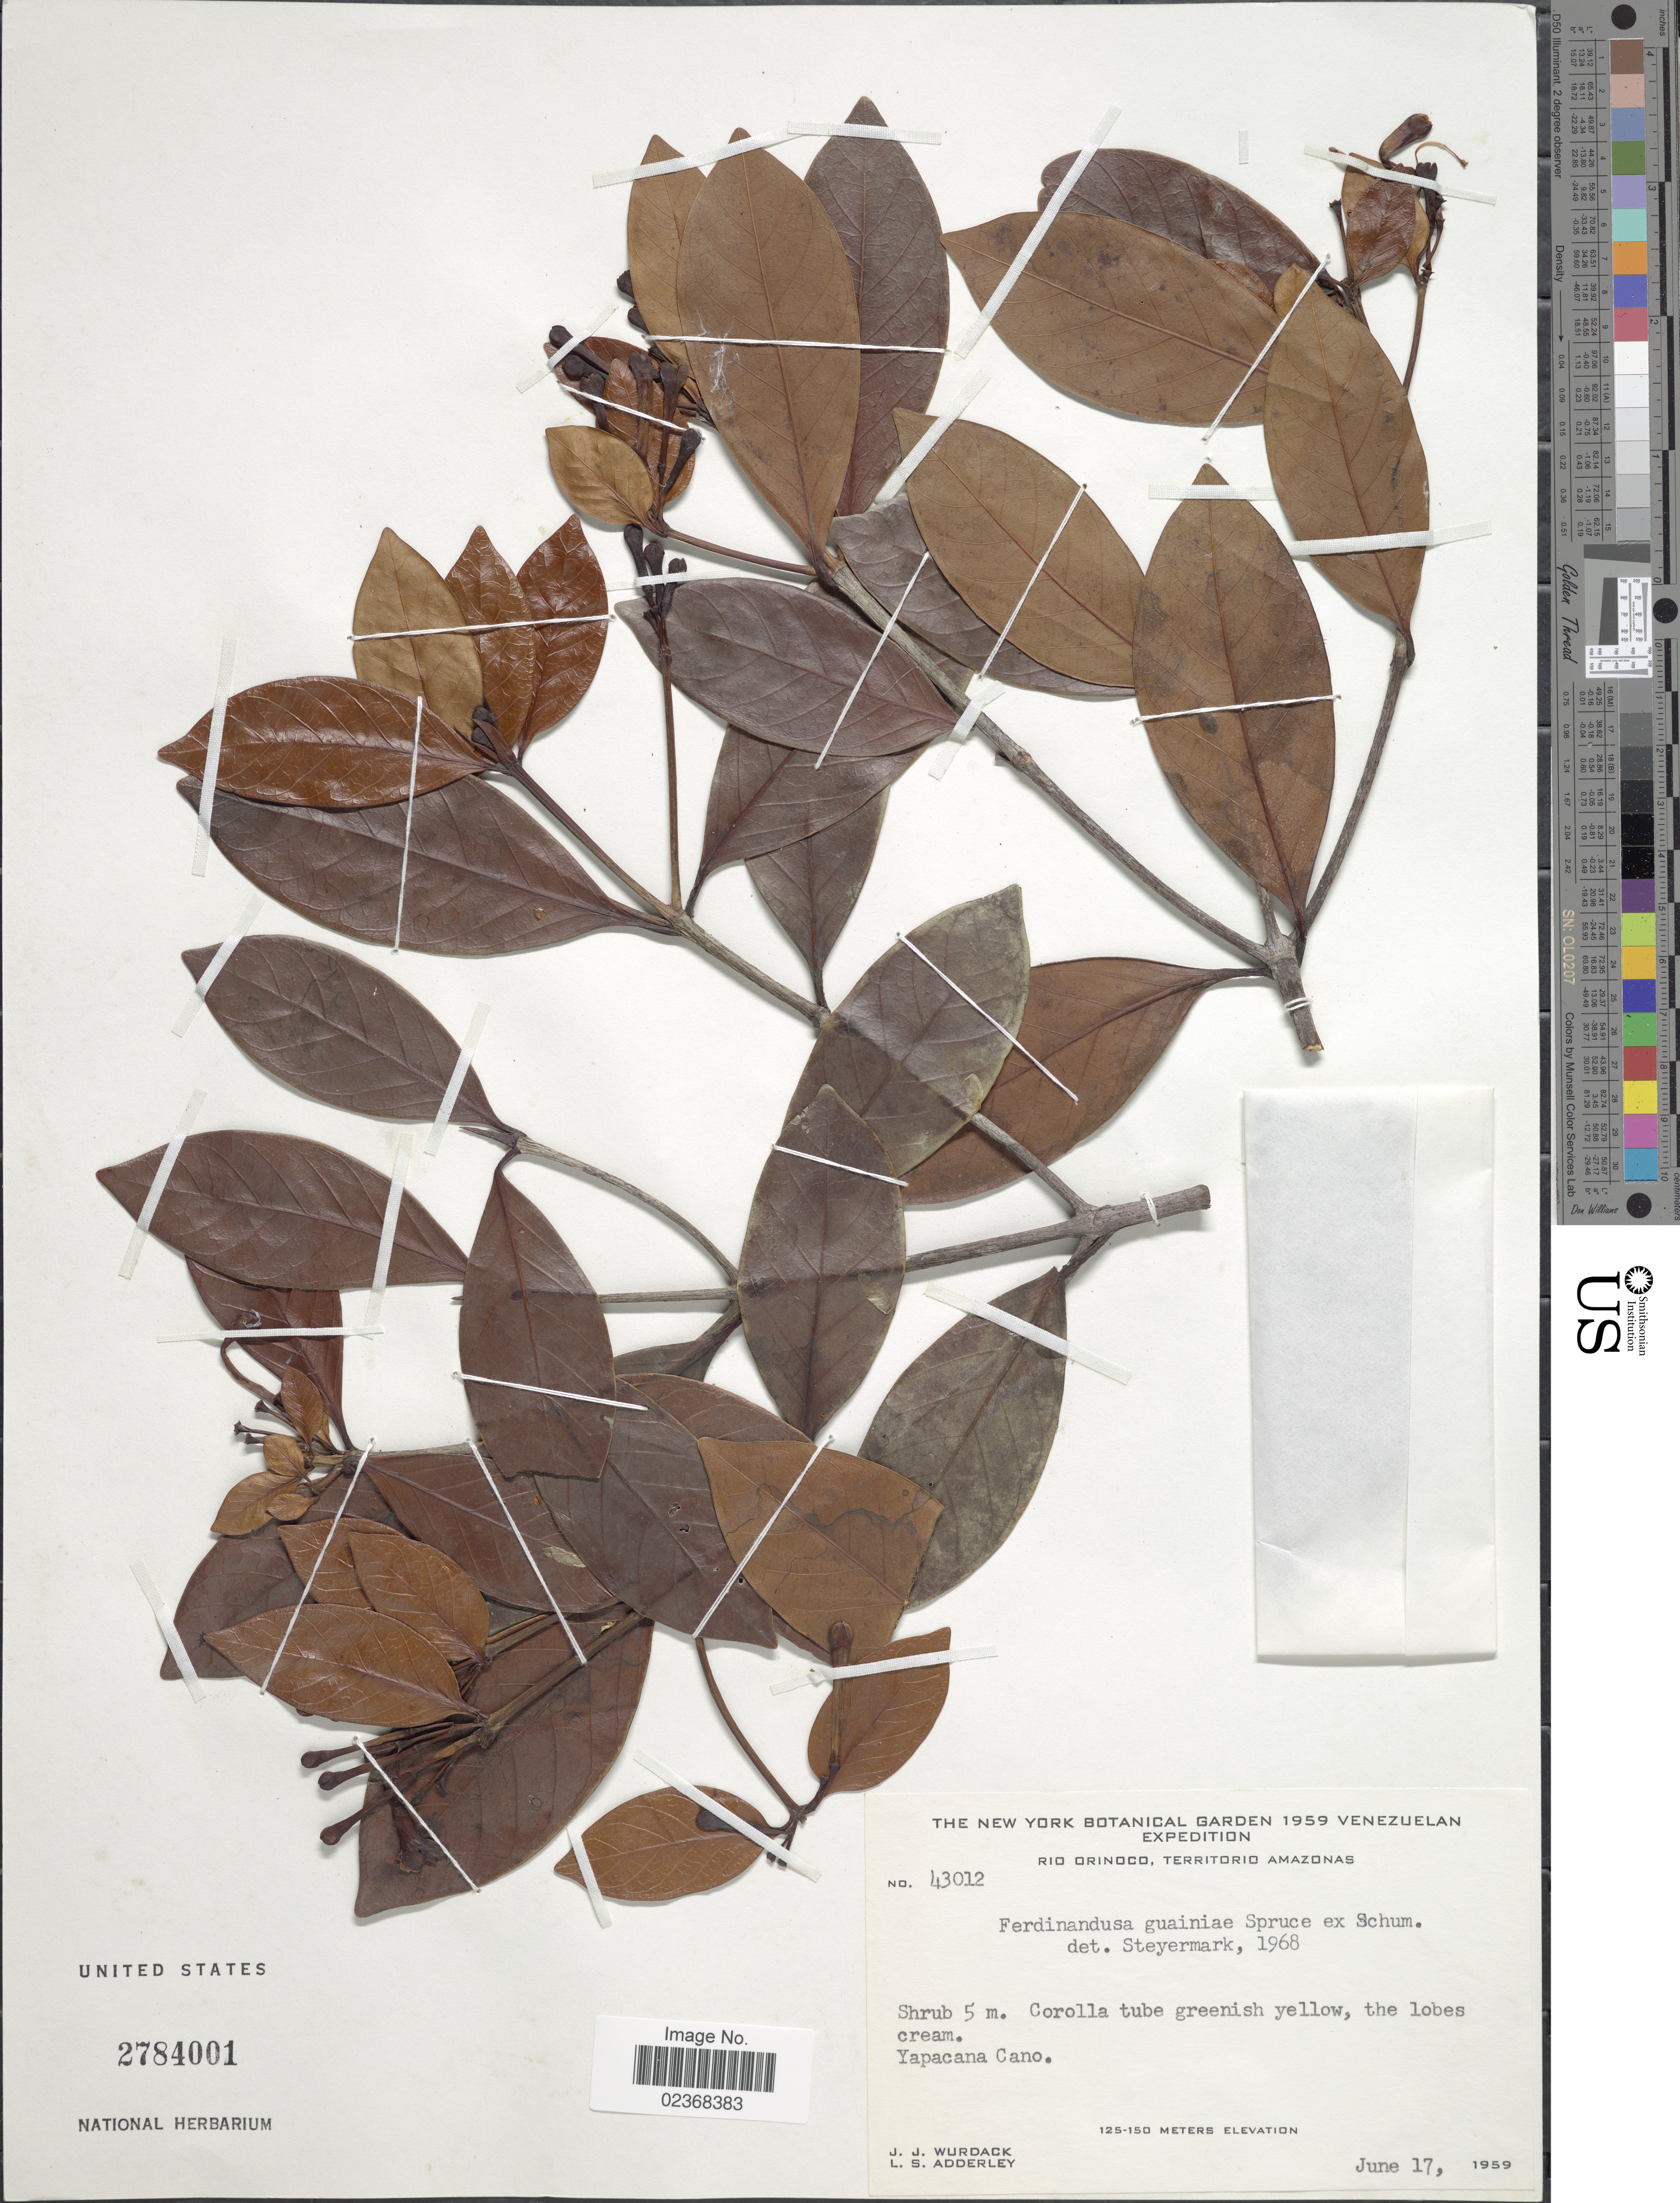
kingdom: Plantae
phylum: Tracheophyta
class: Magnoliopsida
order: Gentianales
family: Rubiaceae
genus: Ferdinandusa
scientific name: Ferdinandusa guainiae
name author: Spruce ex K. Schum.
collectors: J. J. Wurdack & L. S. Adderley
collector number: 43012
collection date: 1959-06-17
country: Venezuela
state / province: Amazonas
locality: Rio Orinoco, Yapacana Cano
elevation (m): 125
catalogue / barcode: US 2784001